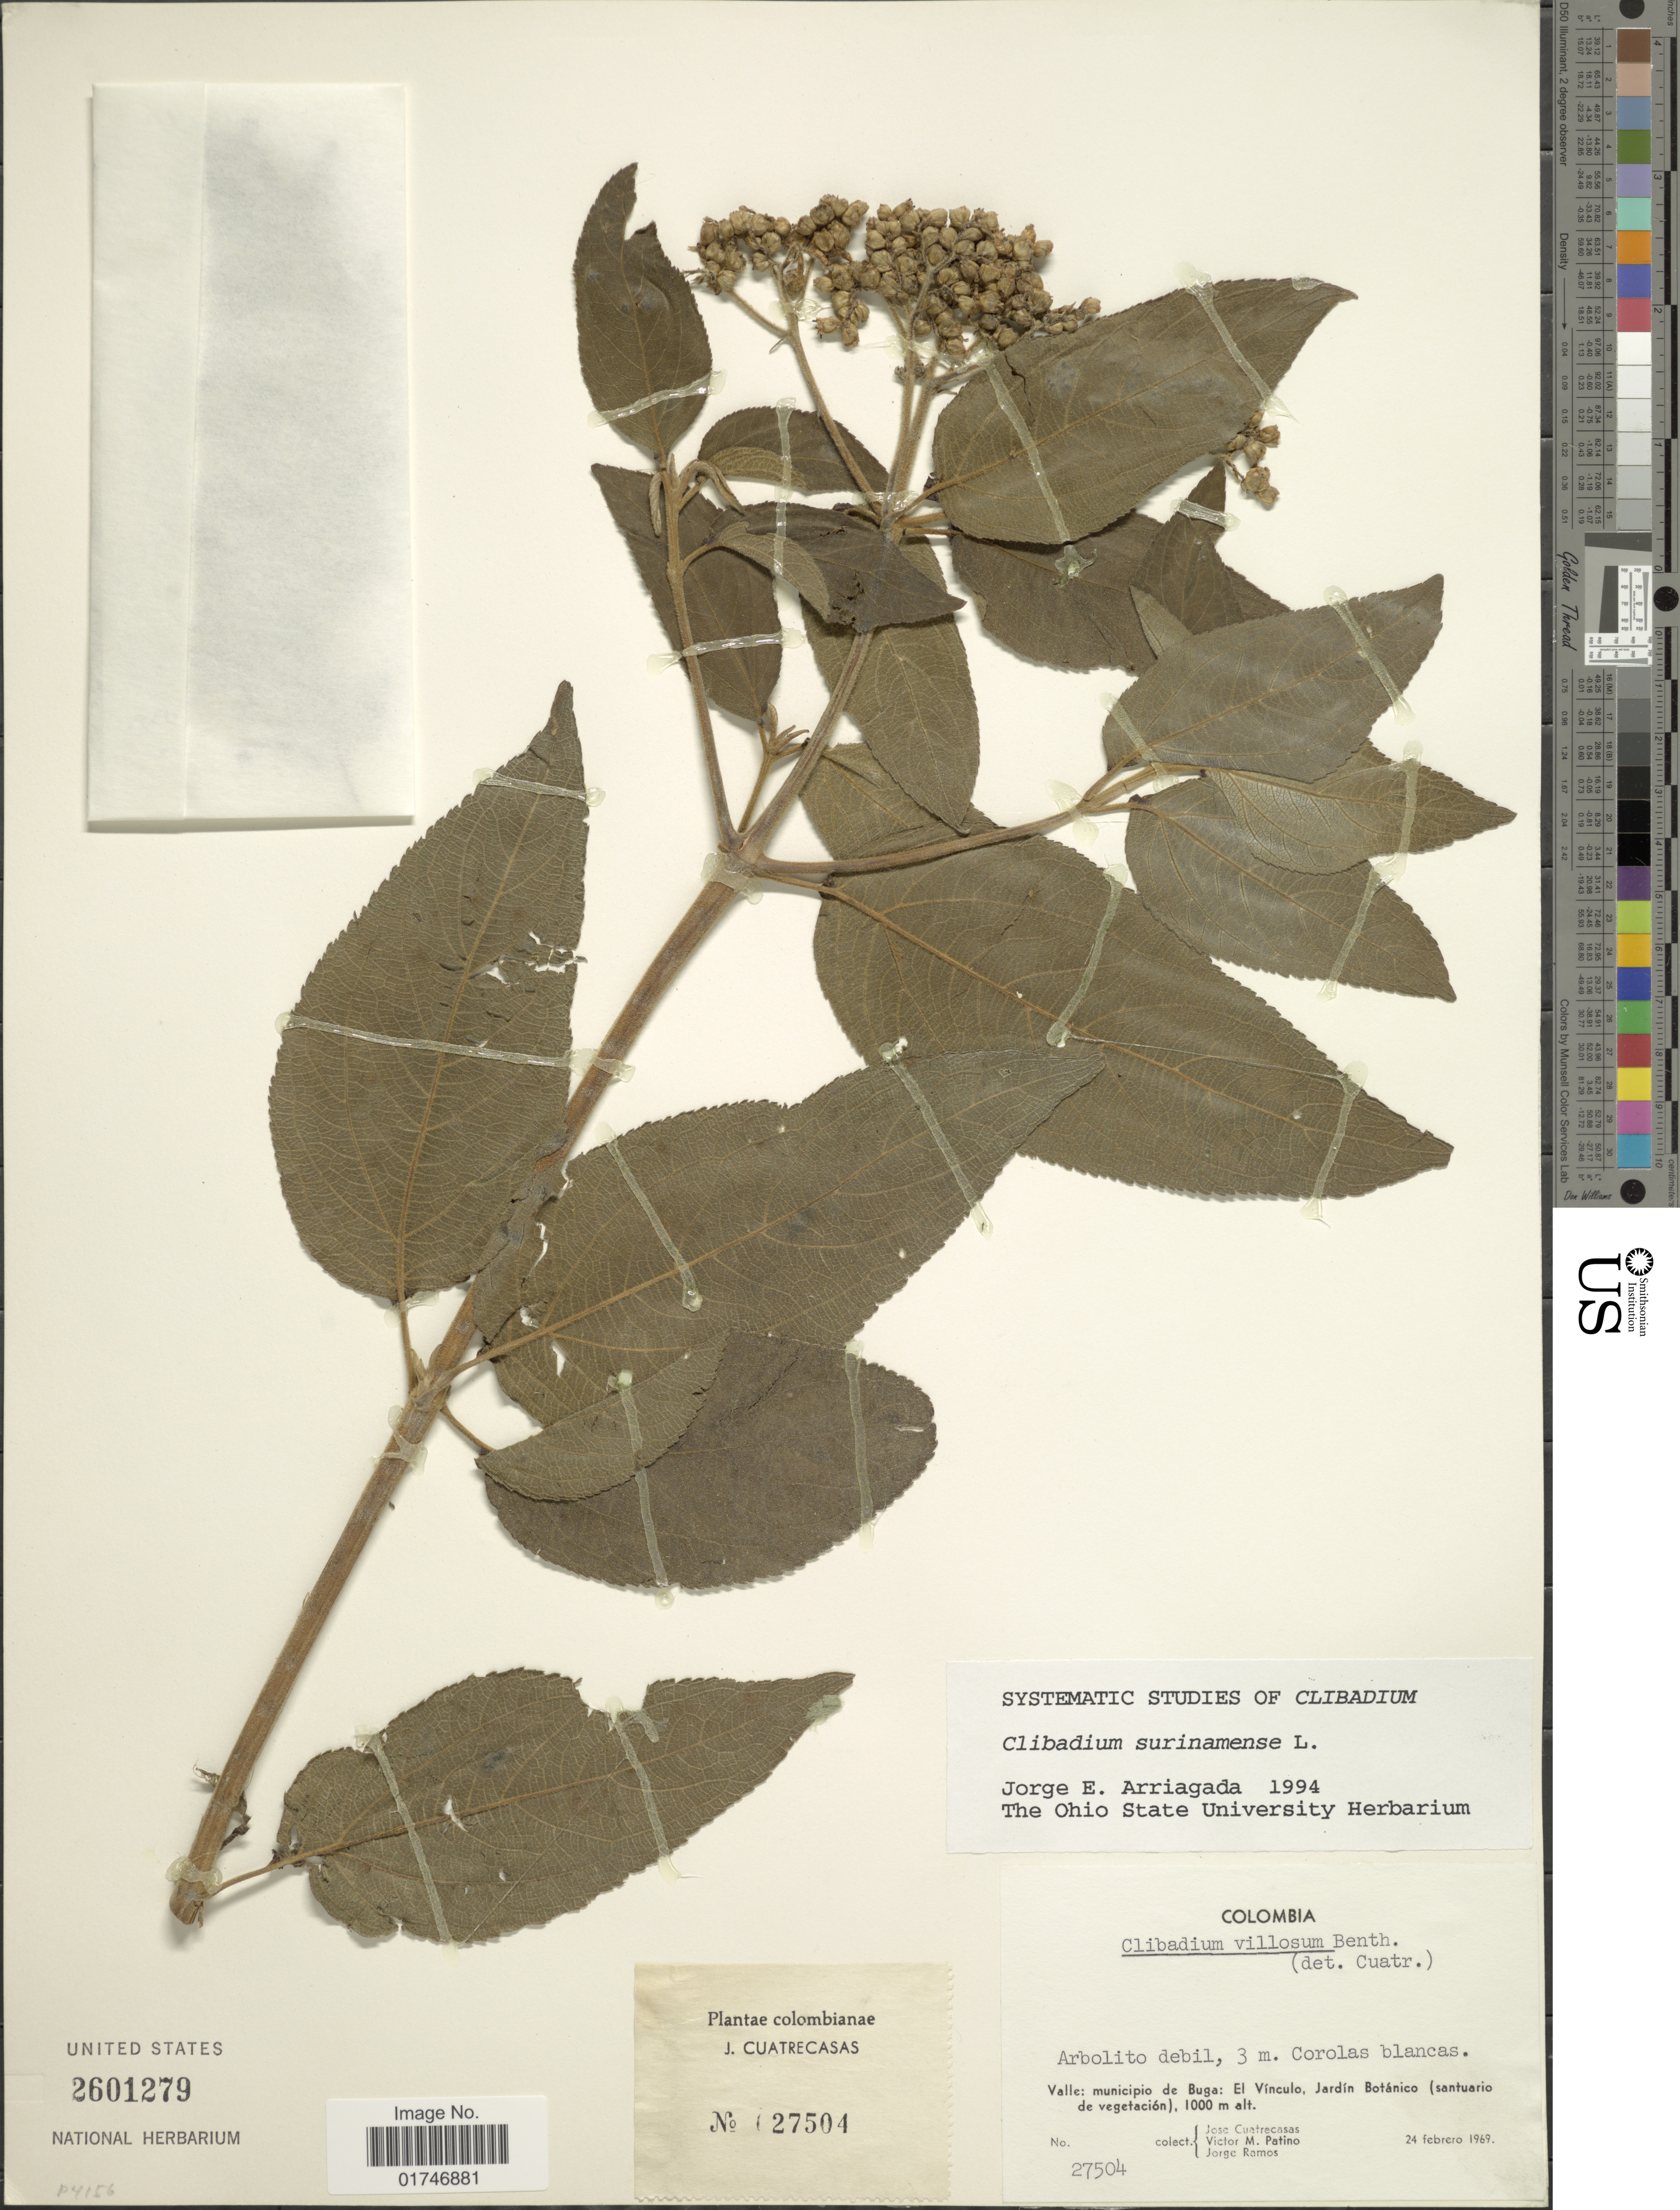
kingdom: Plantae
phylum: Tracheophyta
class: Magnoliopsida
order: Asterales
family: Asteraceae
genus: Clibadium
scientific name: Clibadium surinamense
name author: L.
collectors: J. Cuatrecasas, V. M. Patiño & J. Ramos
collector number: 27504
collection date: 1969-02-24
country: Colombia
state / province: Valle del Cauca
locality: Valle: municipio de Buga: El Vinculo, Jardín Botánico (santuario de vegetación)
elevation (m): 1000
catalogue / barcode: US 2601279